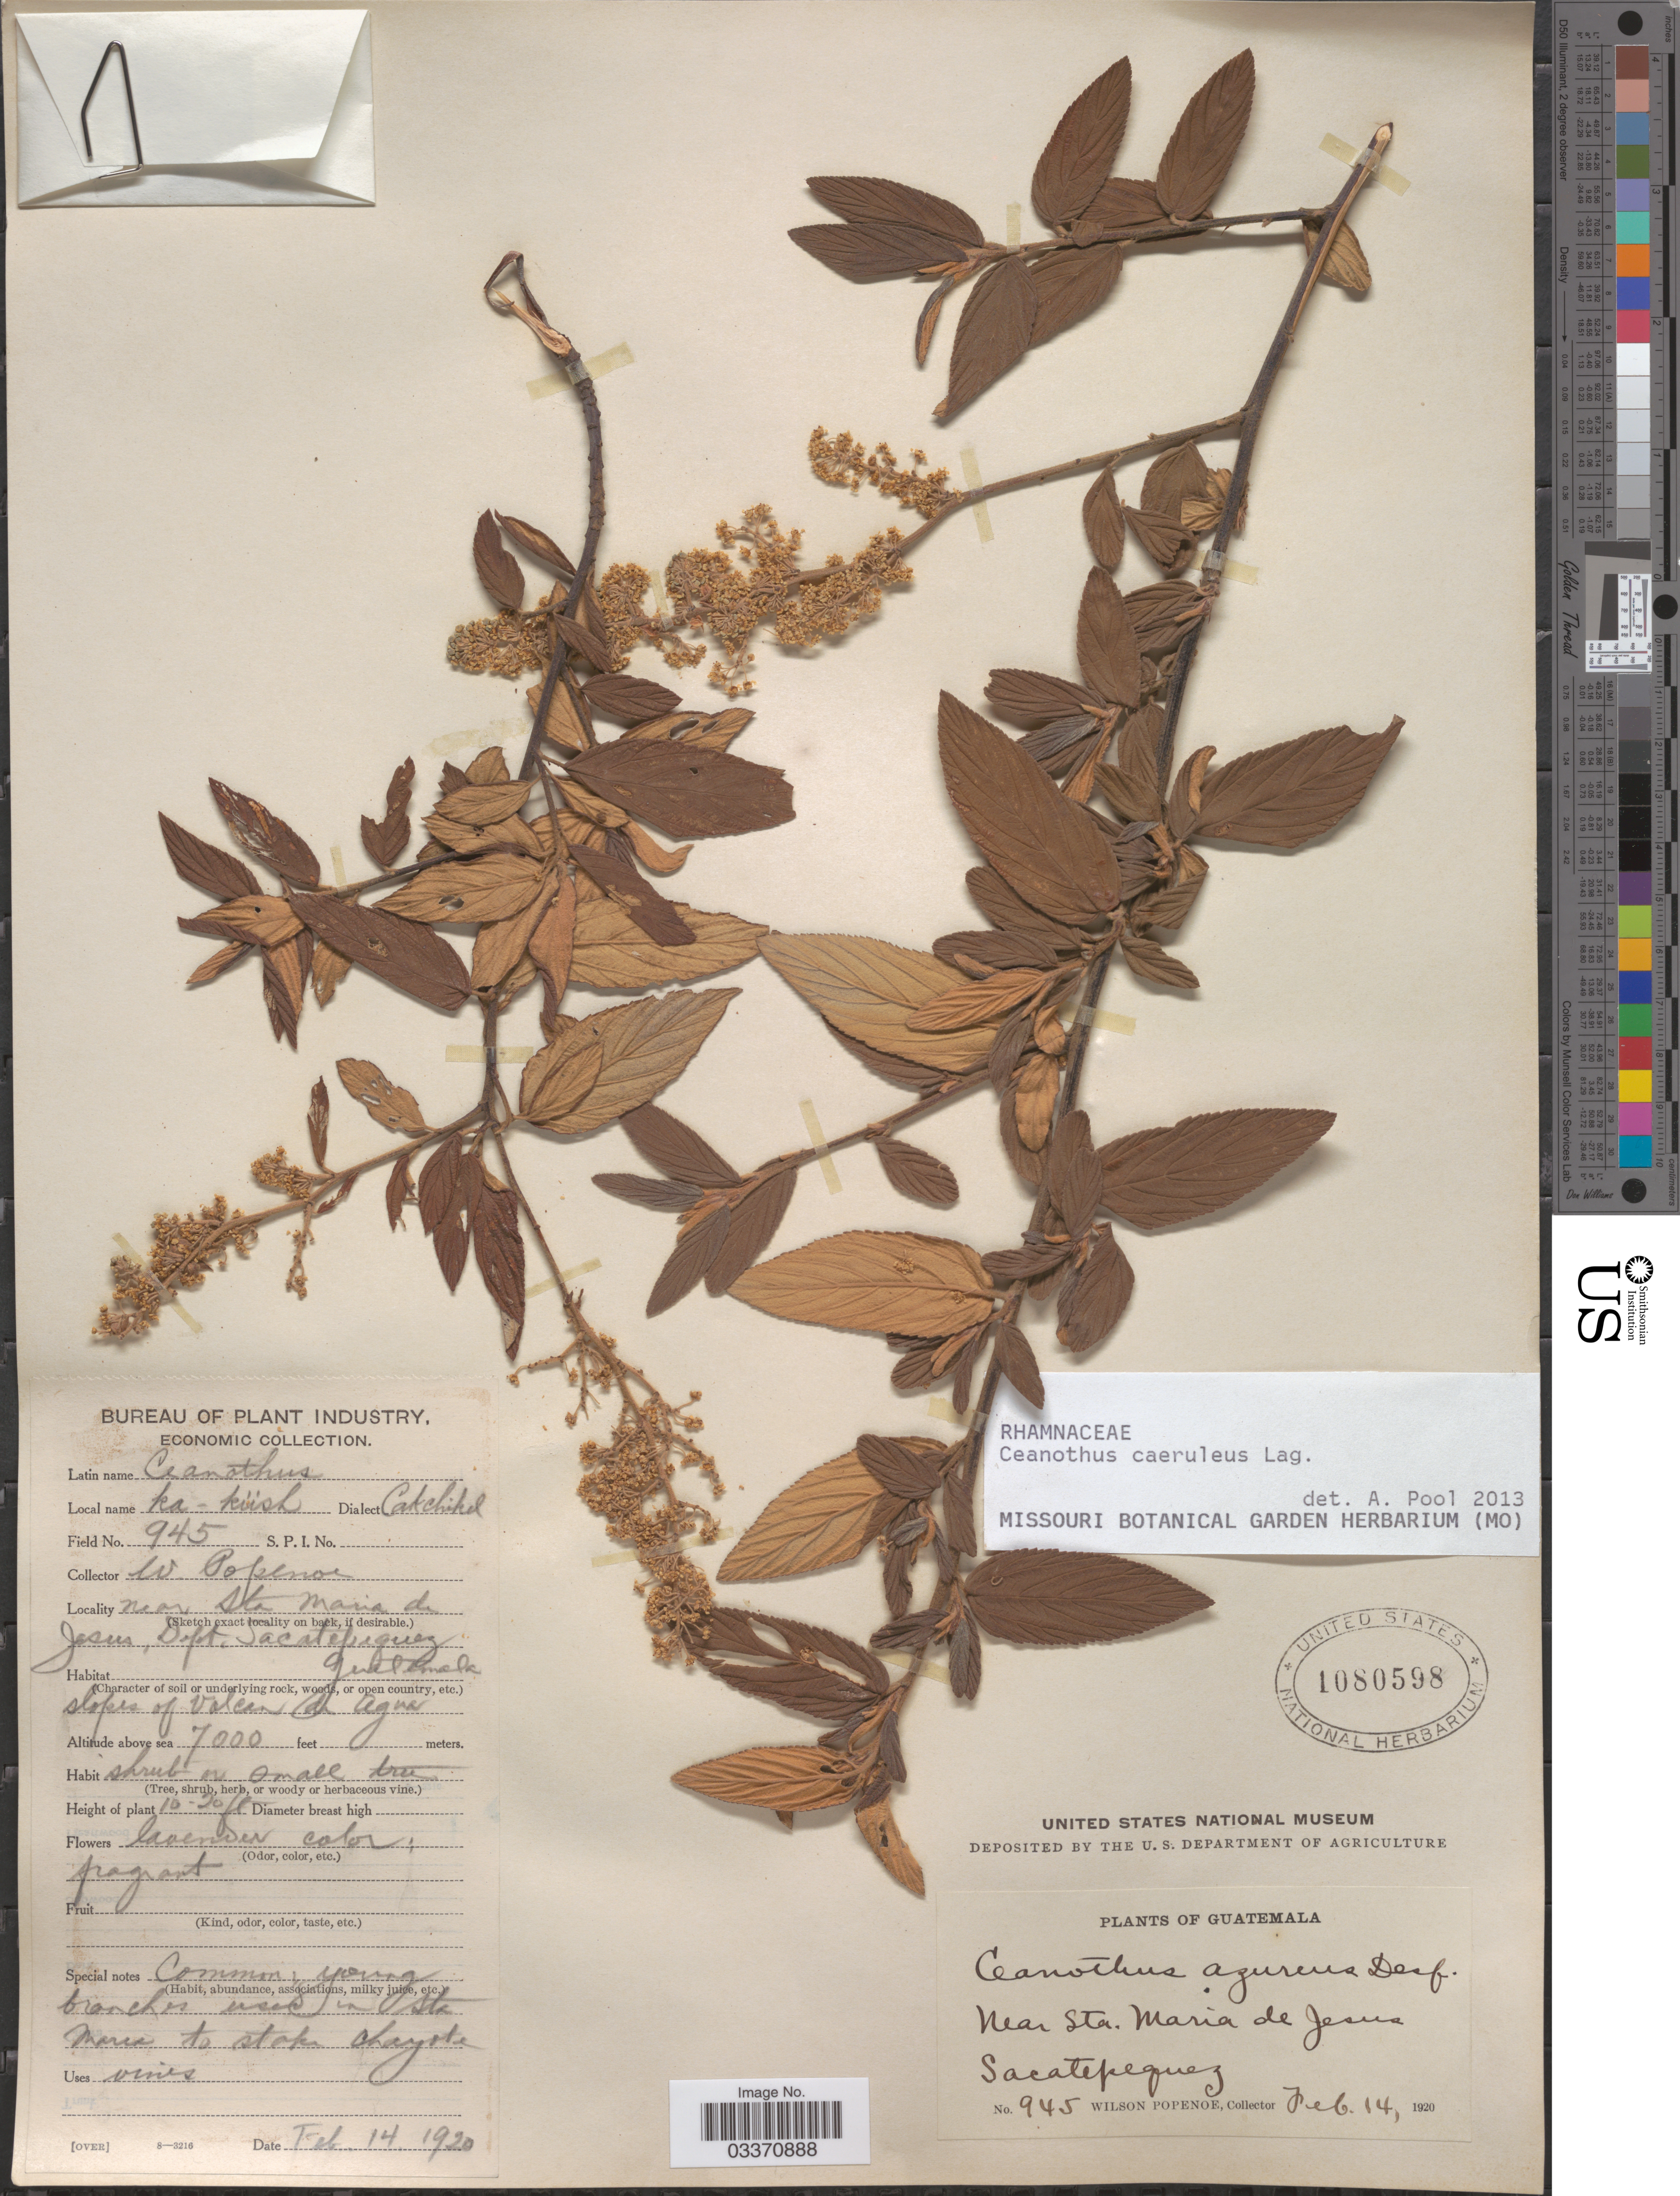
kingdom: Plantae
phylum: Tracheophyta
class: Magnoliopsida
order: Rosales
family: Rhamnaceae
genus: Ceanothus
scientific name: Ceanothus caeruleus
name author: Lag.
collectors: F. Popenoe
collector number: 945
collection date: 1920-02-14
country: Guatemala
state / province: Sacatepéquez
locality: Near Sta Maria de Jesus, Dept. Sacatepequez.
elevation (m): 2134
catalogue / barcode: US 1080598